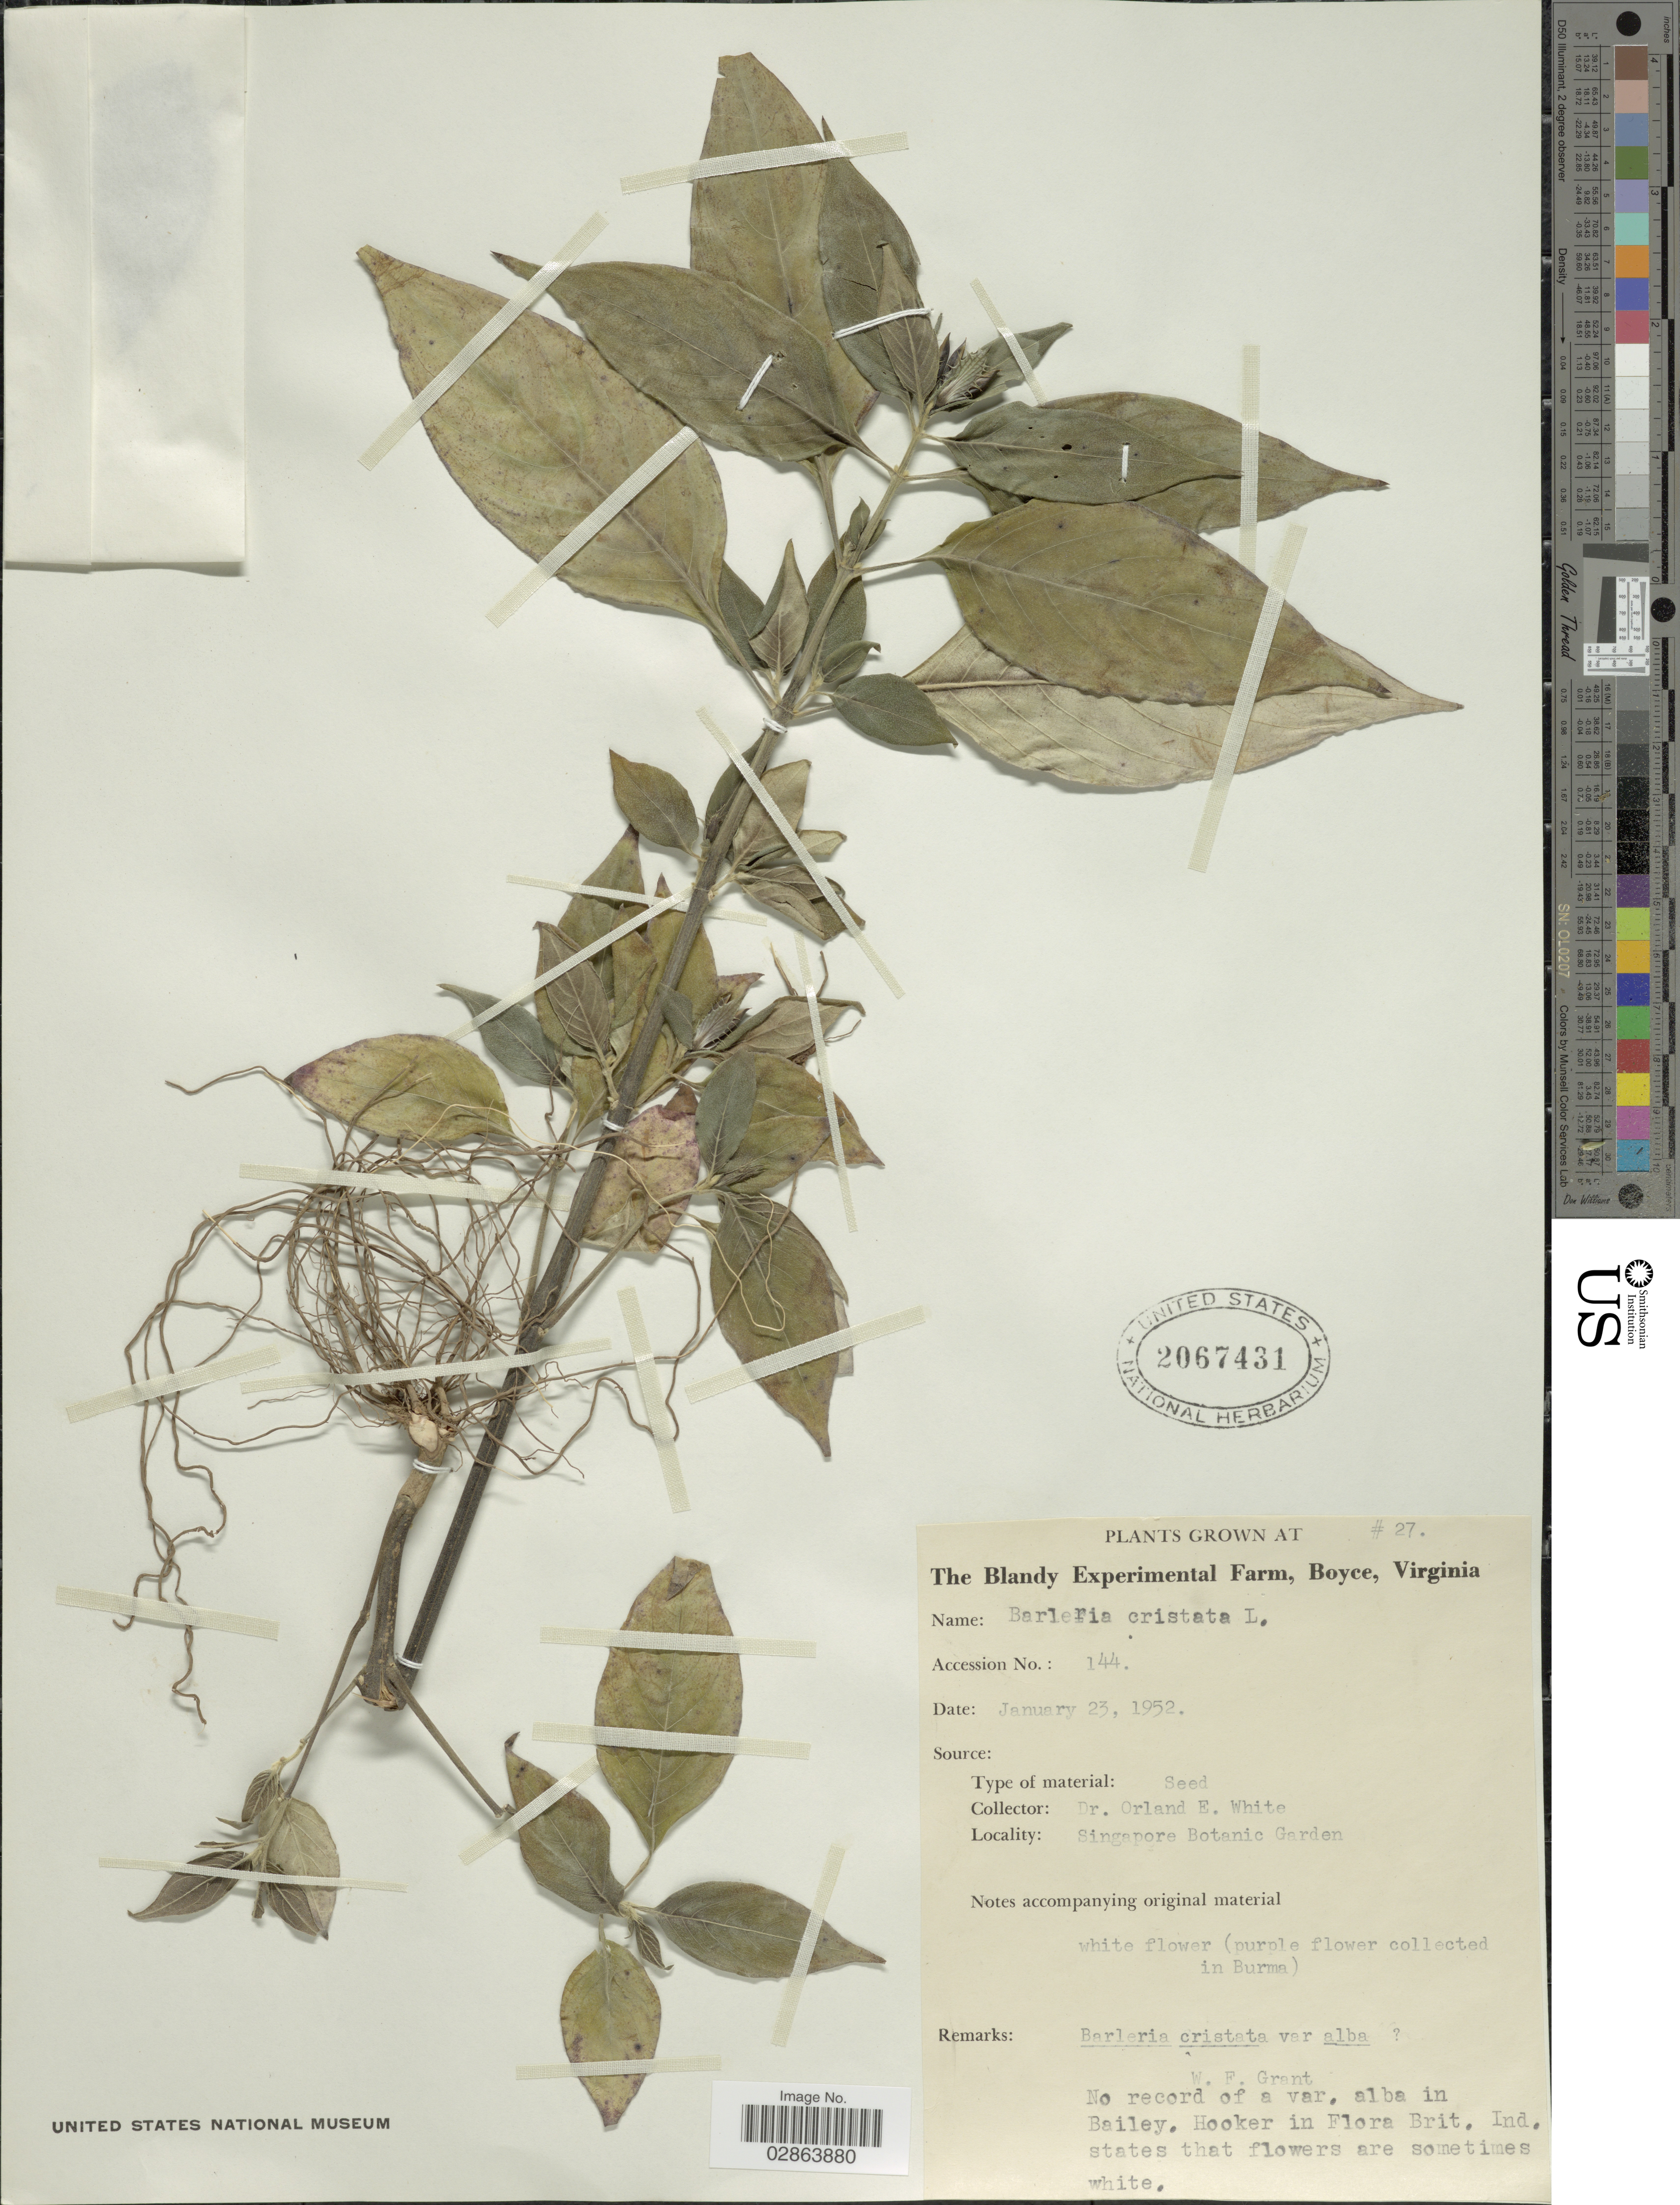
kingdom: Plantae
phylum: Tracheophyta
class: Magnoliopsida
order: Lamiales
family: Acanthaceae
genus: Barleria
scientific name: Barleria cristata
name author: L.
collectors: O. E. White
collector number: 27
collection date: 1952-01-23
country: United States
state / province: Virginia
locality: The Blandy Experimental Farm, Boyce, Virginia.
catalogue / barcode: US 2067431